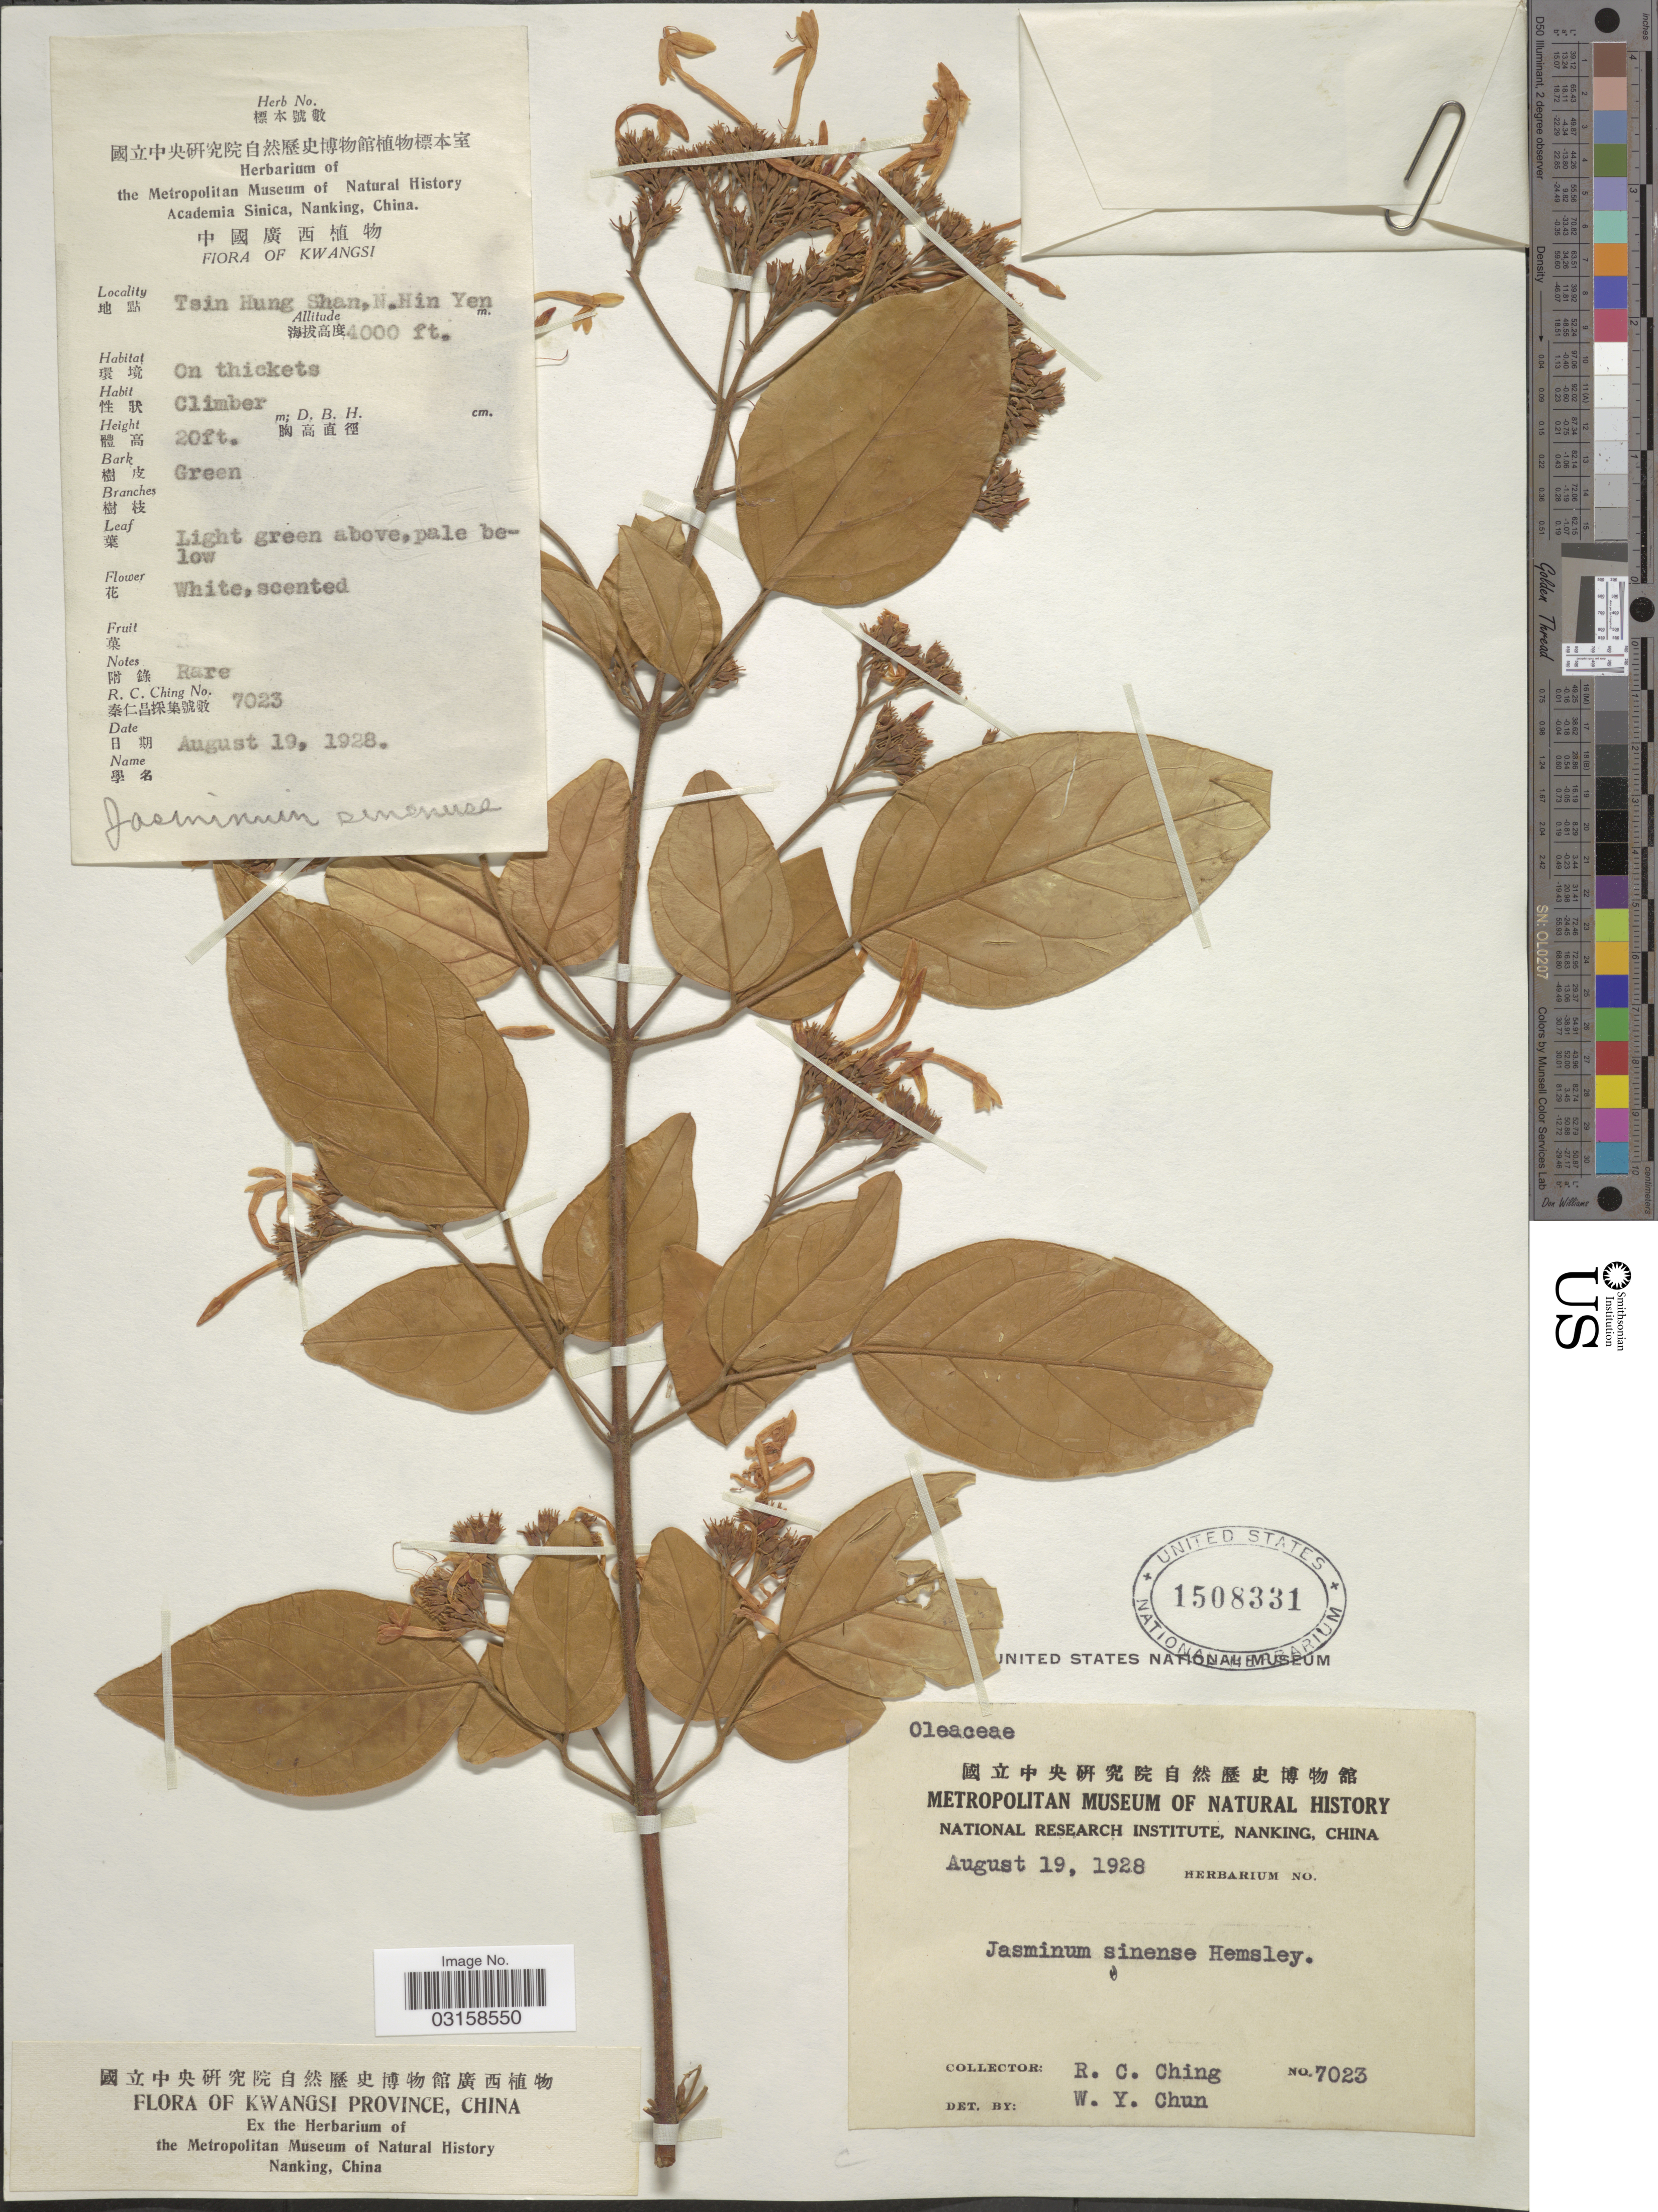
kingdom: Plantae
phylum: Tracheophyta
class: Magnoliopsida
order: Lamiales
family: Oleaceae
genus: Jasminum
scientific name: Jasminum sinense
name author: Hemsl.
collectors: R. C. Ching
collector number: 7023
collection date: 1928-08-19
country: China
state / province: Guangxi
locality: Kwangsi Province. Tsin Hung Shan, N. Hin Yen.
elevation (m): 1219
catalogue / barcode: US 1508331